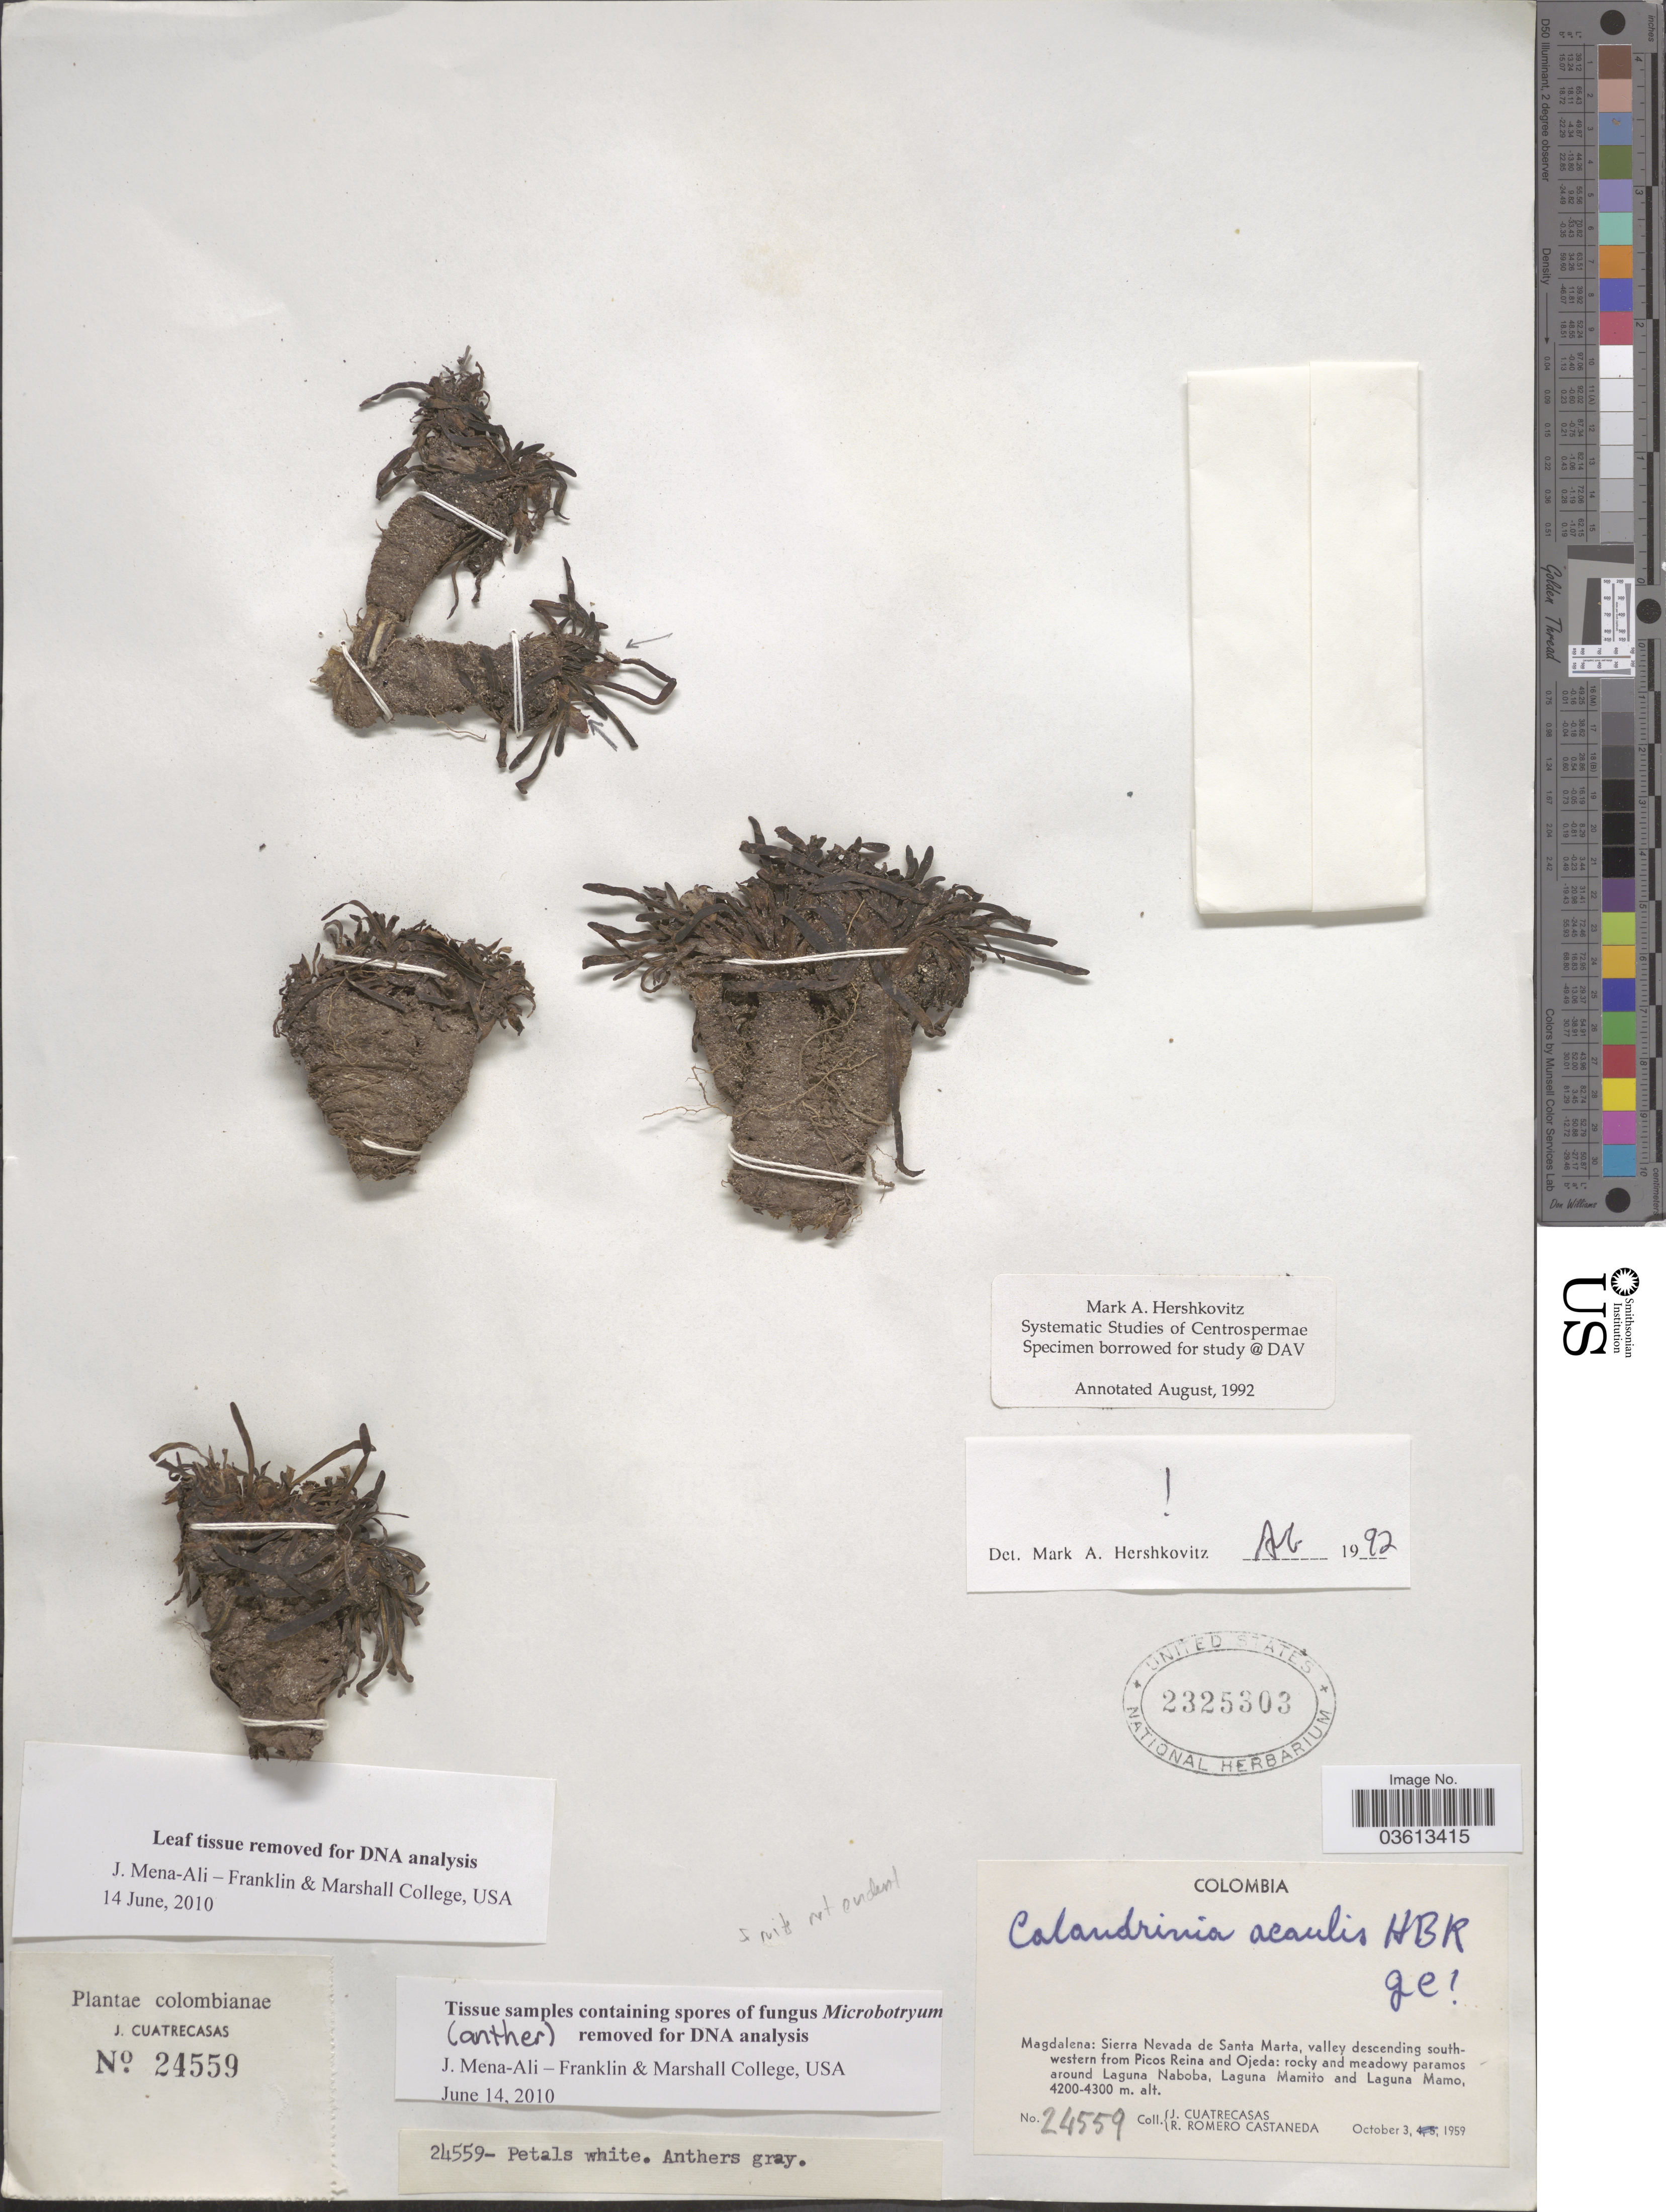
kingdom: Plantae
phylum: Tracheophyta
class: Magnoliopsida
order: Caryophyllales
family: Montiaceae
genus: Calandrinia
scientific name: Calandrinia acaulis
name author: Kunth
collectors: J. Cuatrecasas & R. Romero Castañeda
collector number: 24559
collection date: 1959-10-03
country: Colombia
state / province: Magdalena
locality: Sierra Nevada de Santa Marta, valley descending southwestern from Picos Reina and Ojeda: rocky and meadowy paramos around Laguna Naboba, Laguna Mamito and Laguna Mamo.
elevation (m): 4200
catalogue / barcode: US 2325303